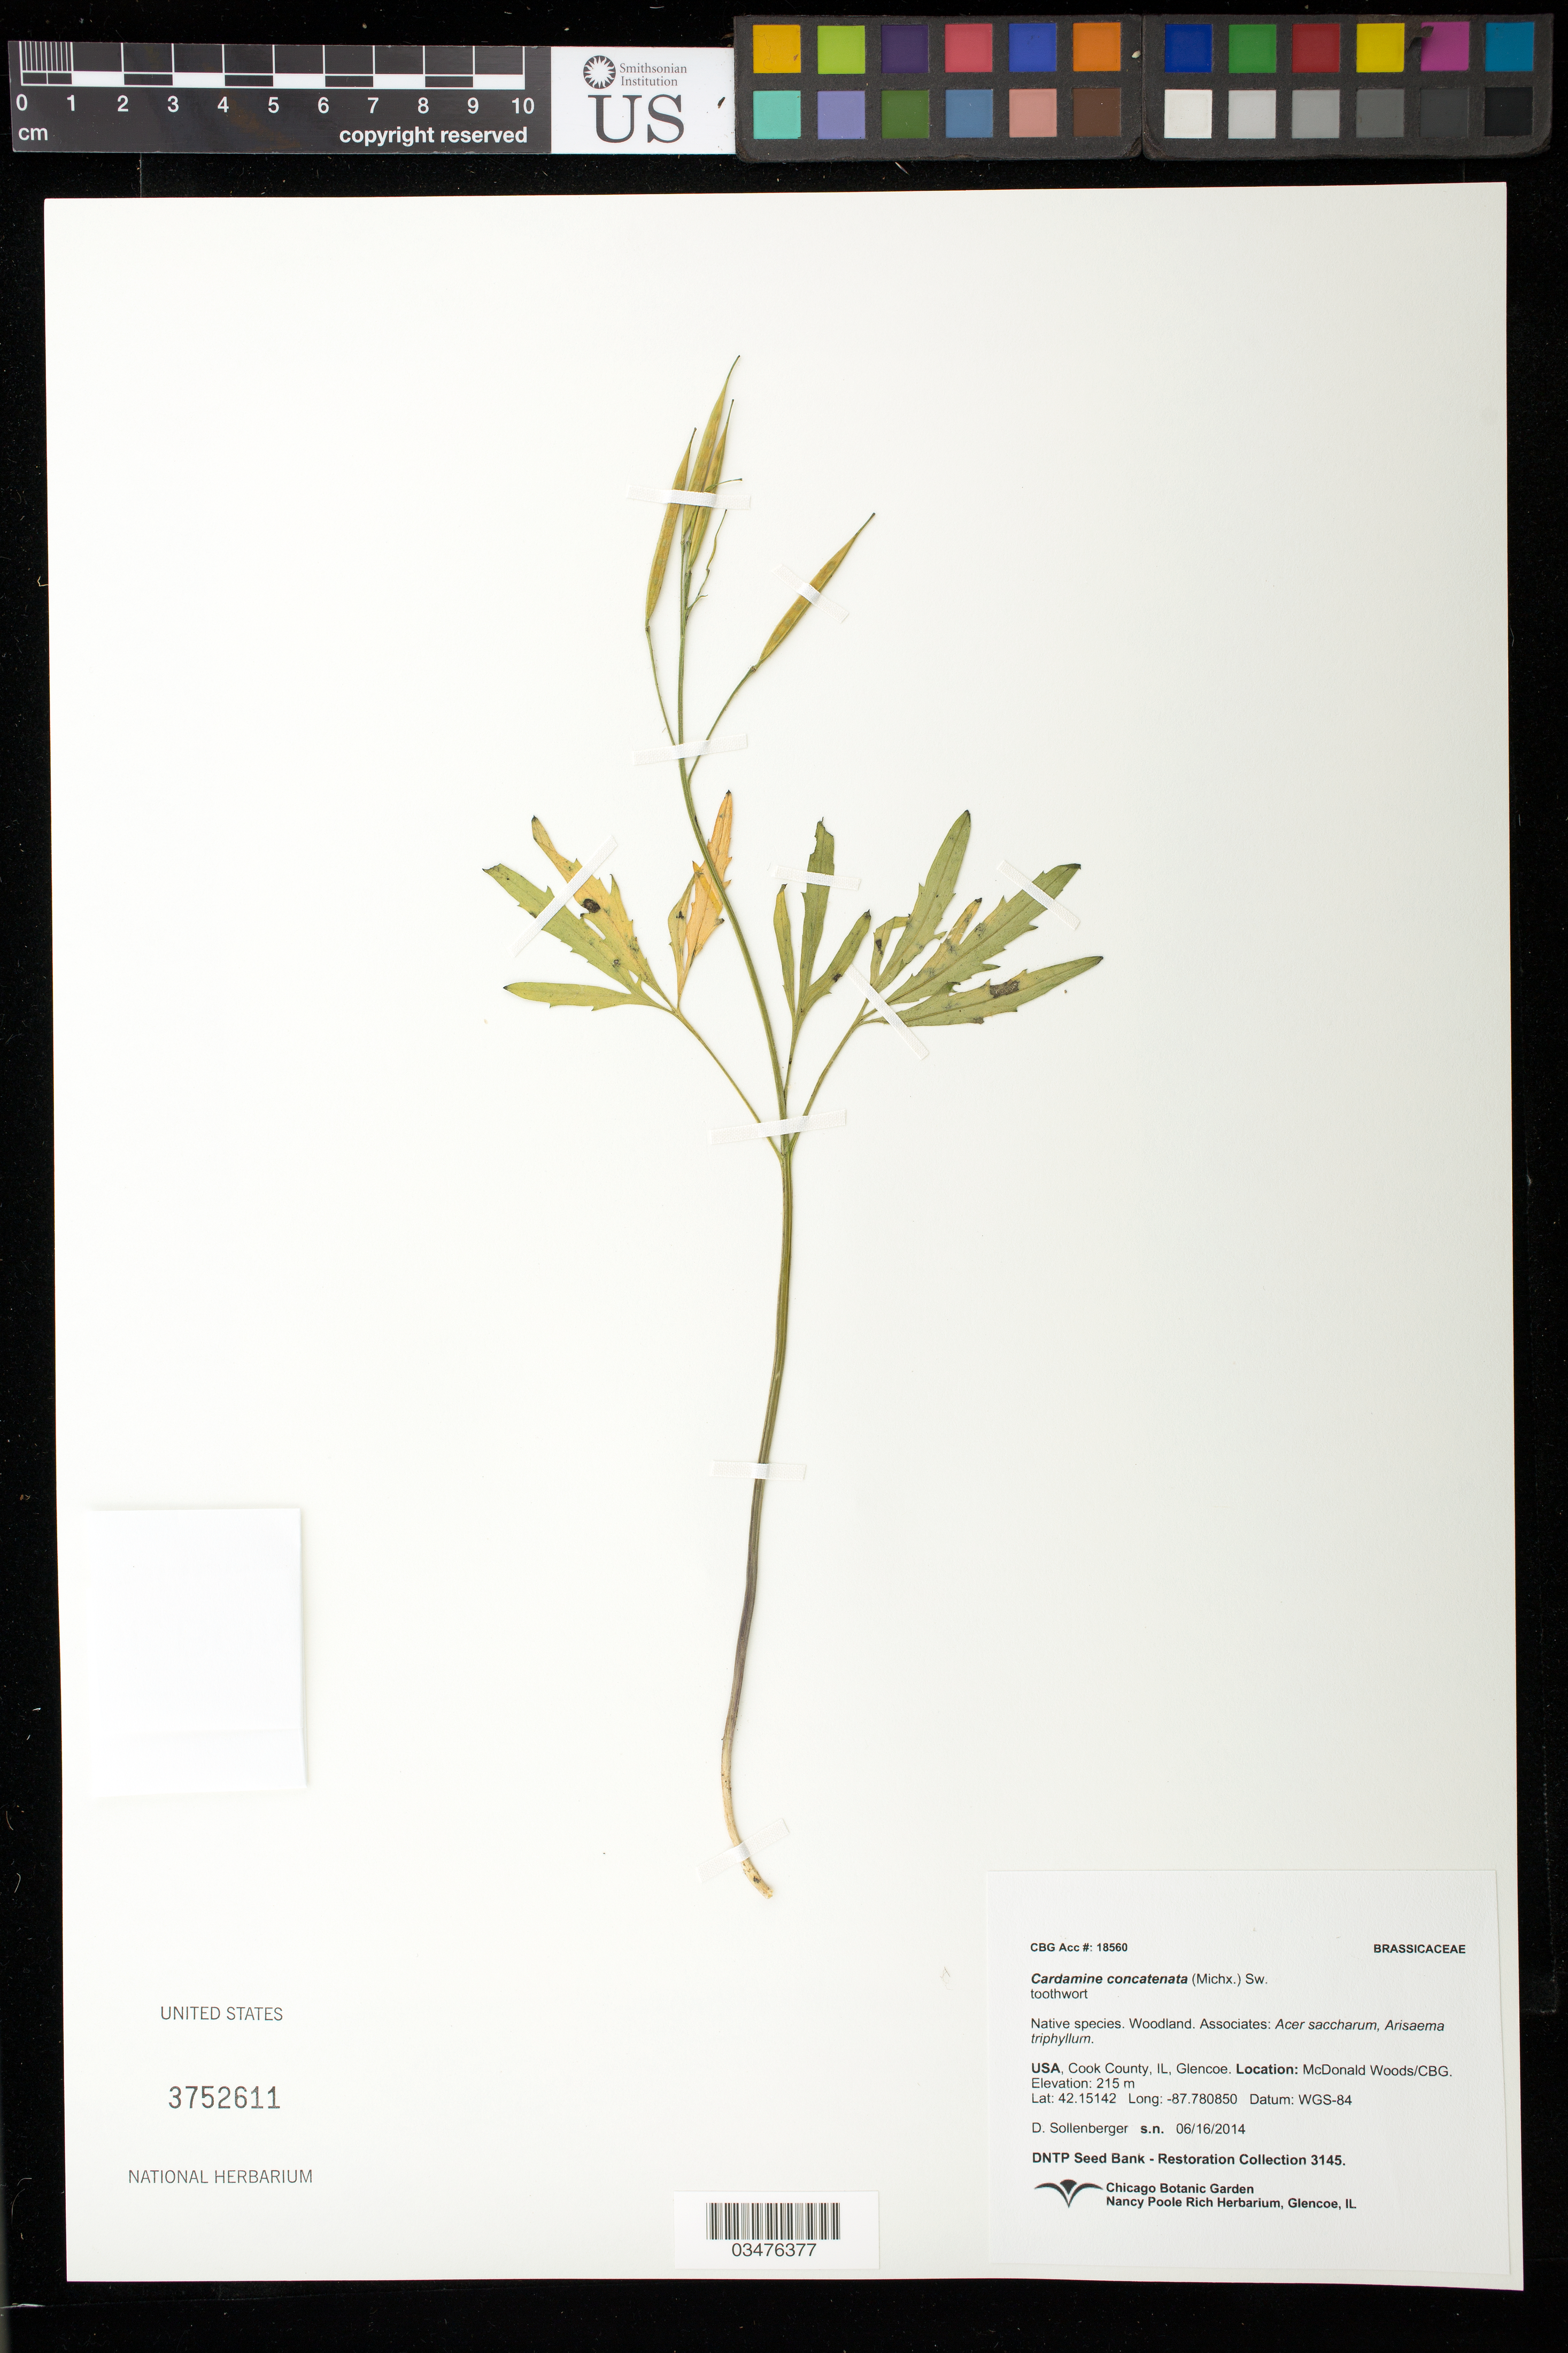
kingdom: Plantae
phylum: Tracheophyta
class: Magnoliopsida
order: Brassicales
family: Brassicaceae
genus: Cardamine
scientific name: Cardamine concatenata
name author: (Michx.) Sw.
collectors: D. Sollenberger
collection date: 2014-06-16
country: United States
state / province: Illinois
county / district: Cook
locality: Glencoe. McDonald Woods/CBG.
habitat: Woodland. Acer saccharum, Arisaema triphyllum.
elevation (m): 215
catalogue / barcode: US 3752611